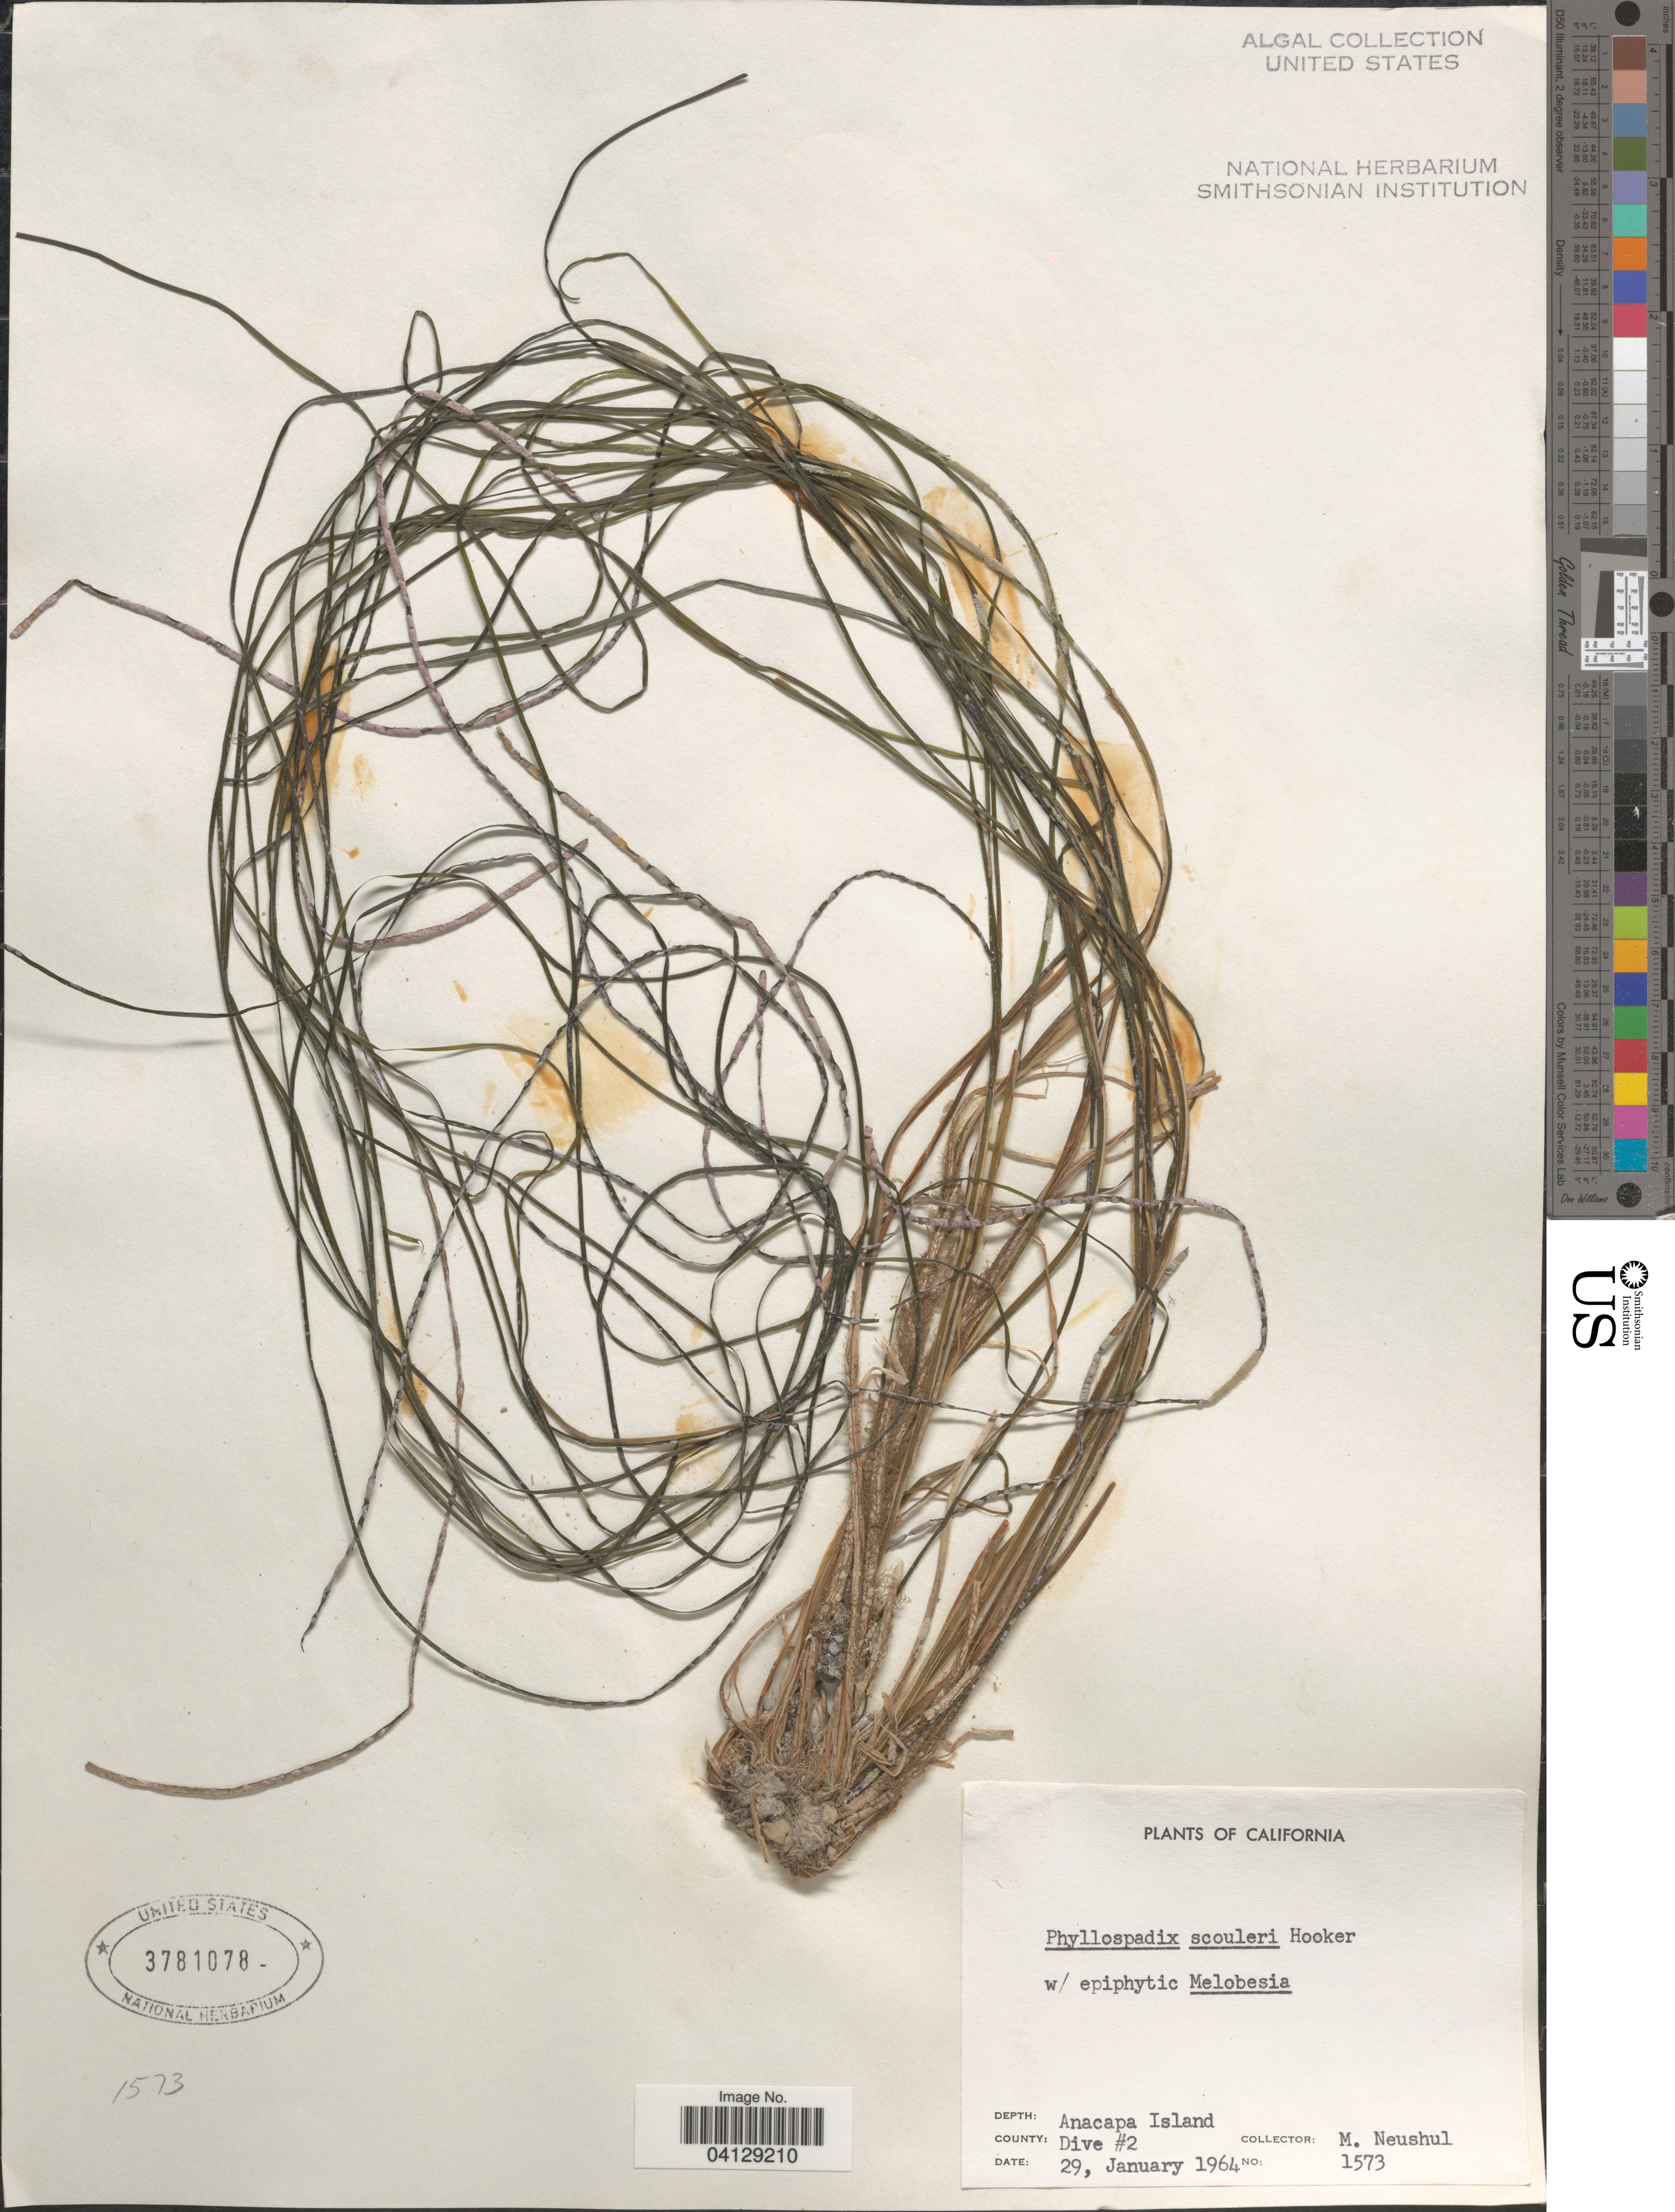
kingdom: Plantae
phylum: Tracheophyta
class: Liliopsida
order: Alismatales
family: Zosteraceae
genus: Phyllospadix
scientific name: Phyllospadix scouleri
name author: Hook.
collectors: M. Neushul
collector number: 1573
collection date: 1964-01-29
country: United States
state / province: California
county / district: Ventura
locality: Anacapa Island. County: Dive #2.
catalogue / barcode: US 3781078